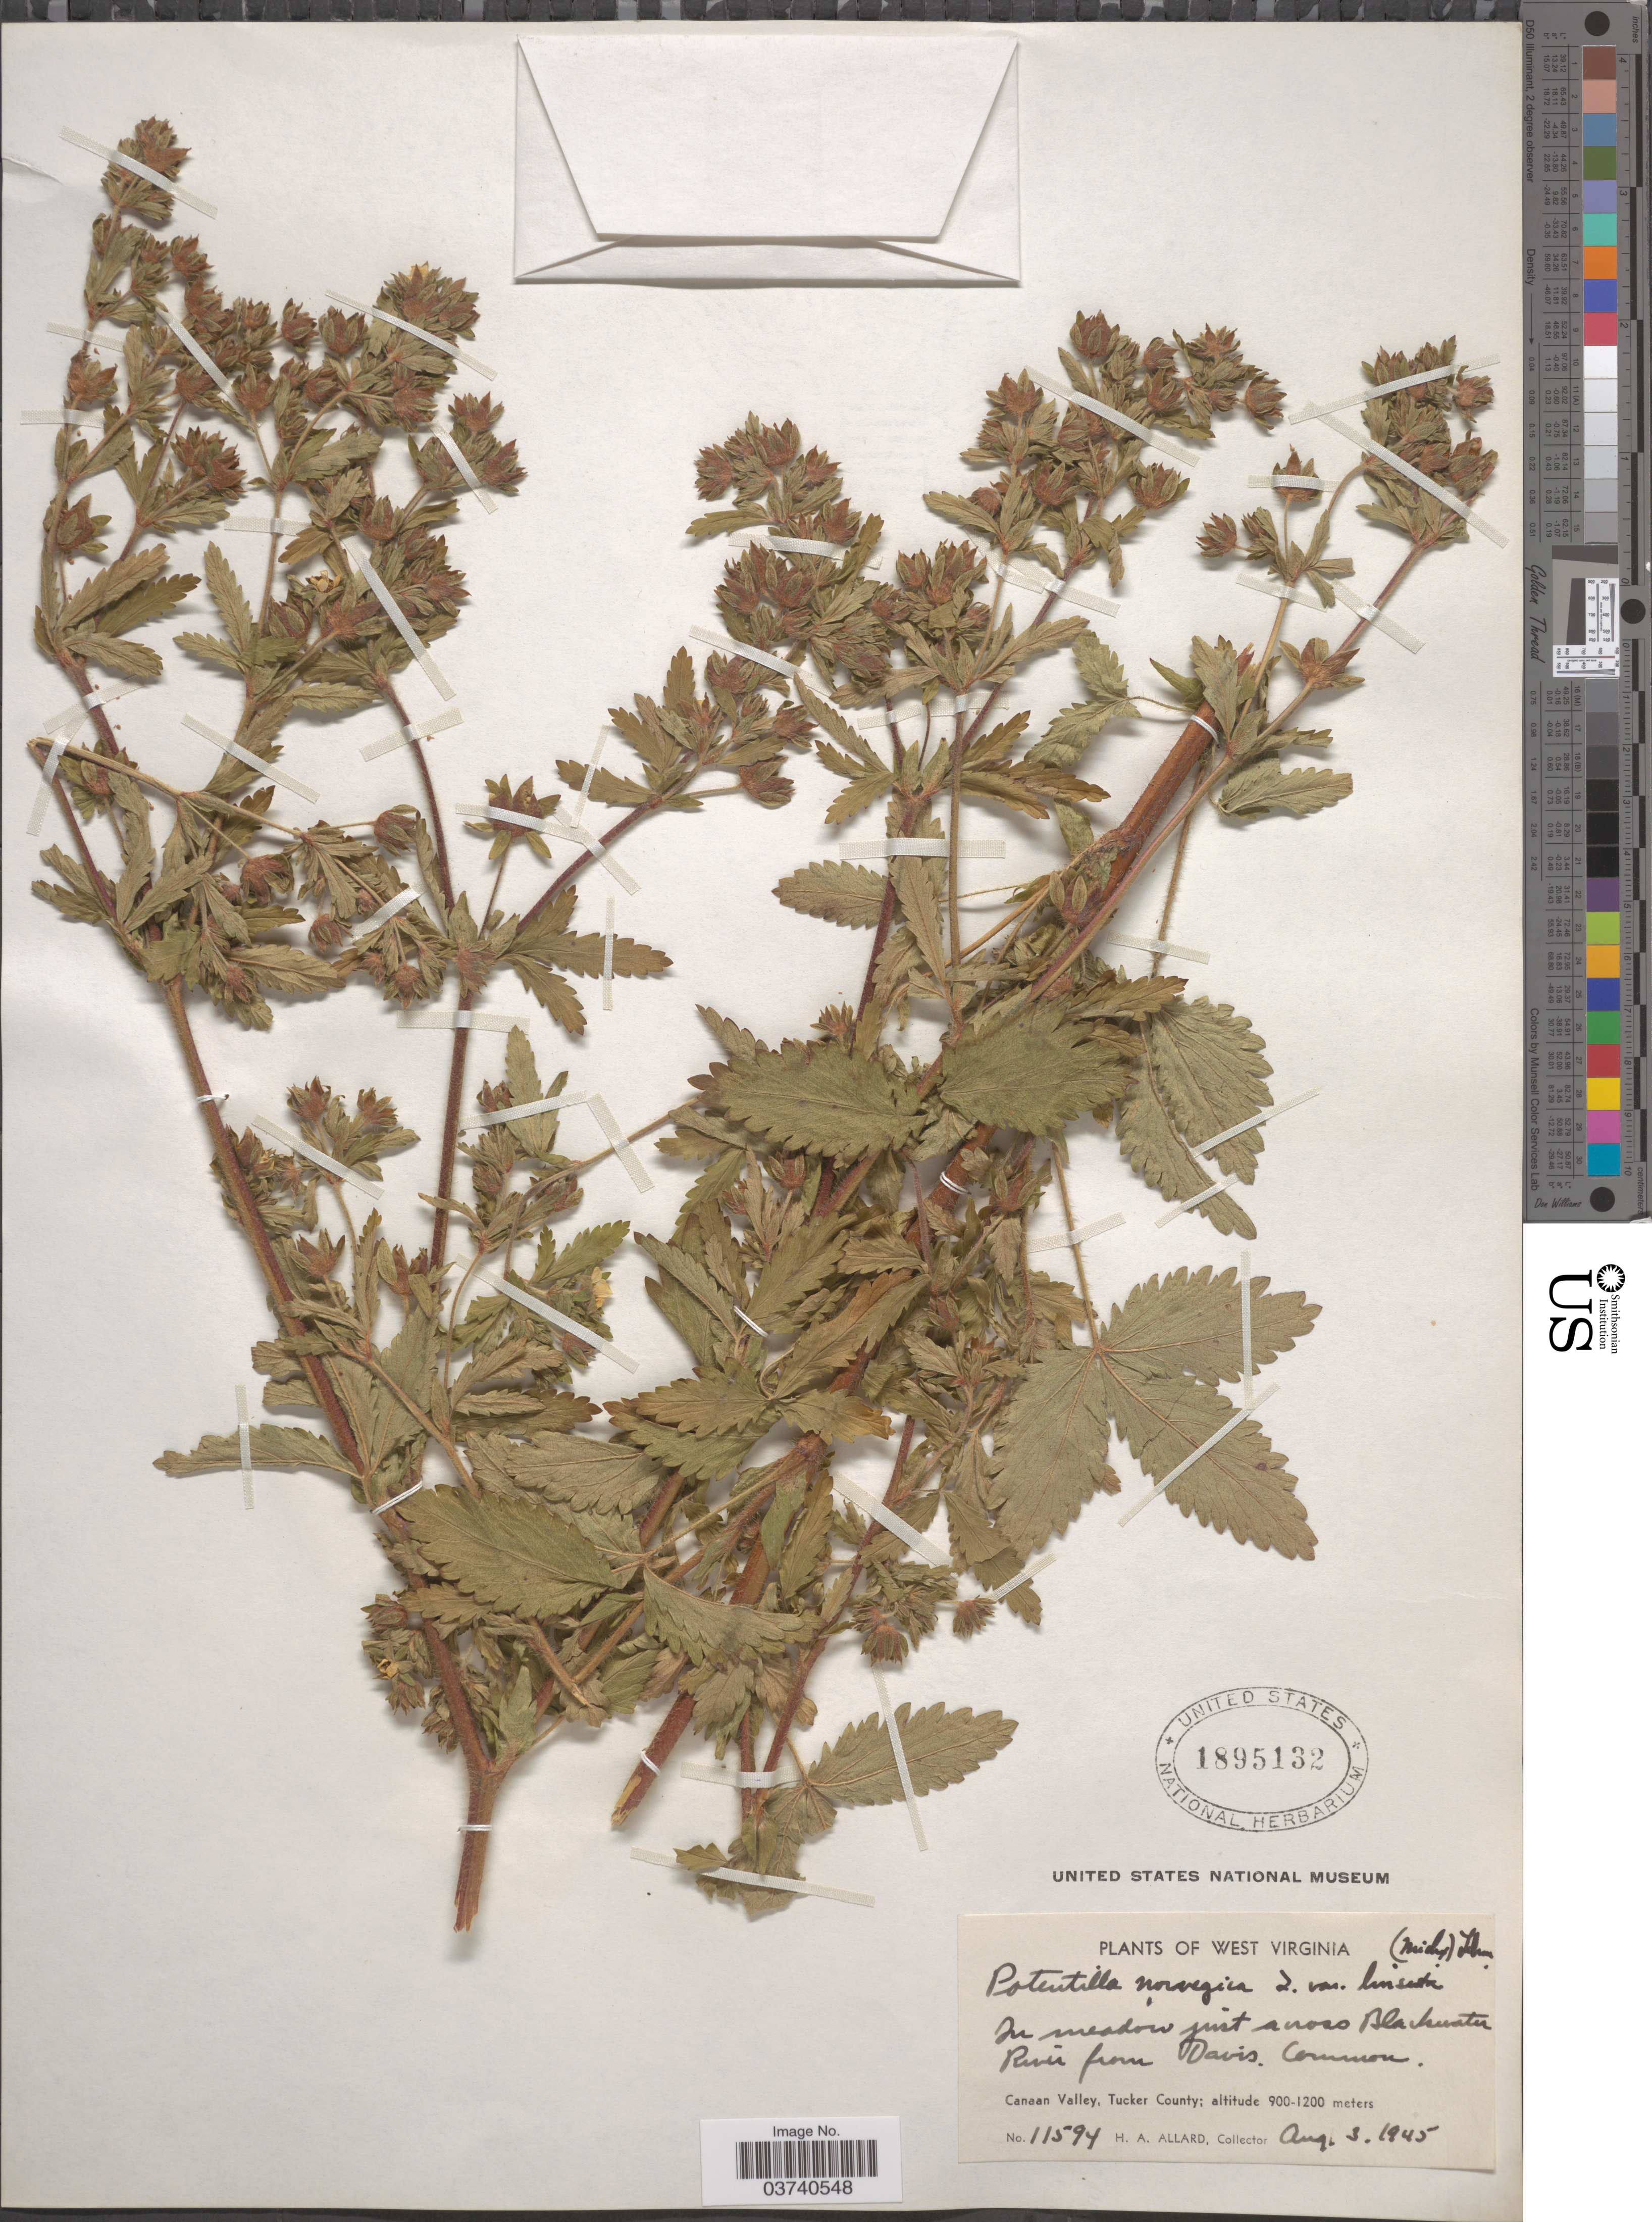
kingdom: Plantae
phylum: Tracheophyta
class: Magnoliopsida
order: Rosales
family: Rosaceae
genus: Potentilla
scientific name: Potentilla norvegica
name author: L.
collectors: H. A. Allard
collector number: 11594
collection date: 1945-08-03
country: United States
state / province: West Virginia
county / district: Tucker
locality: In meadow just across Blackwater River from Davis. Canaan Valley, Tucker County.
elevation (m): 900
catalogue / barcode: US 1895132